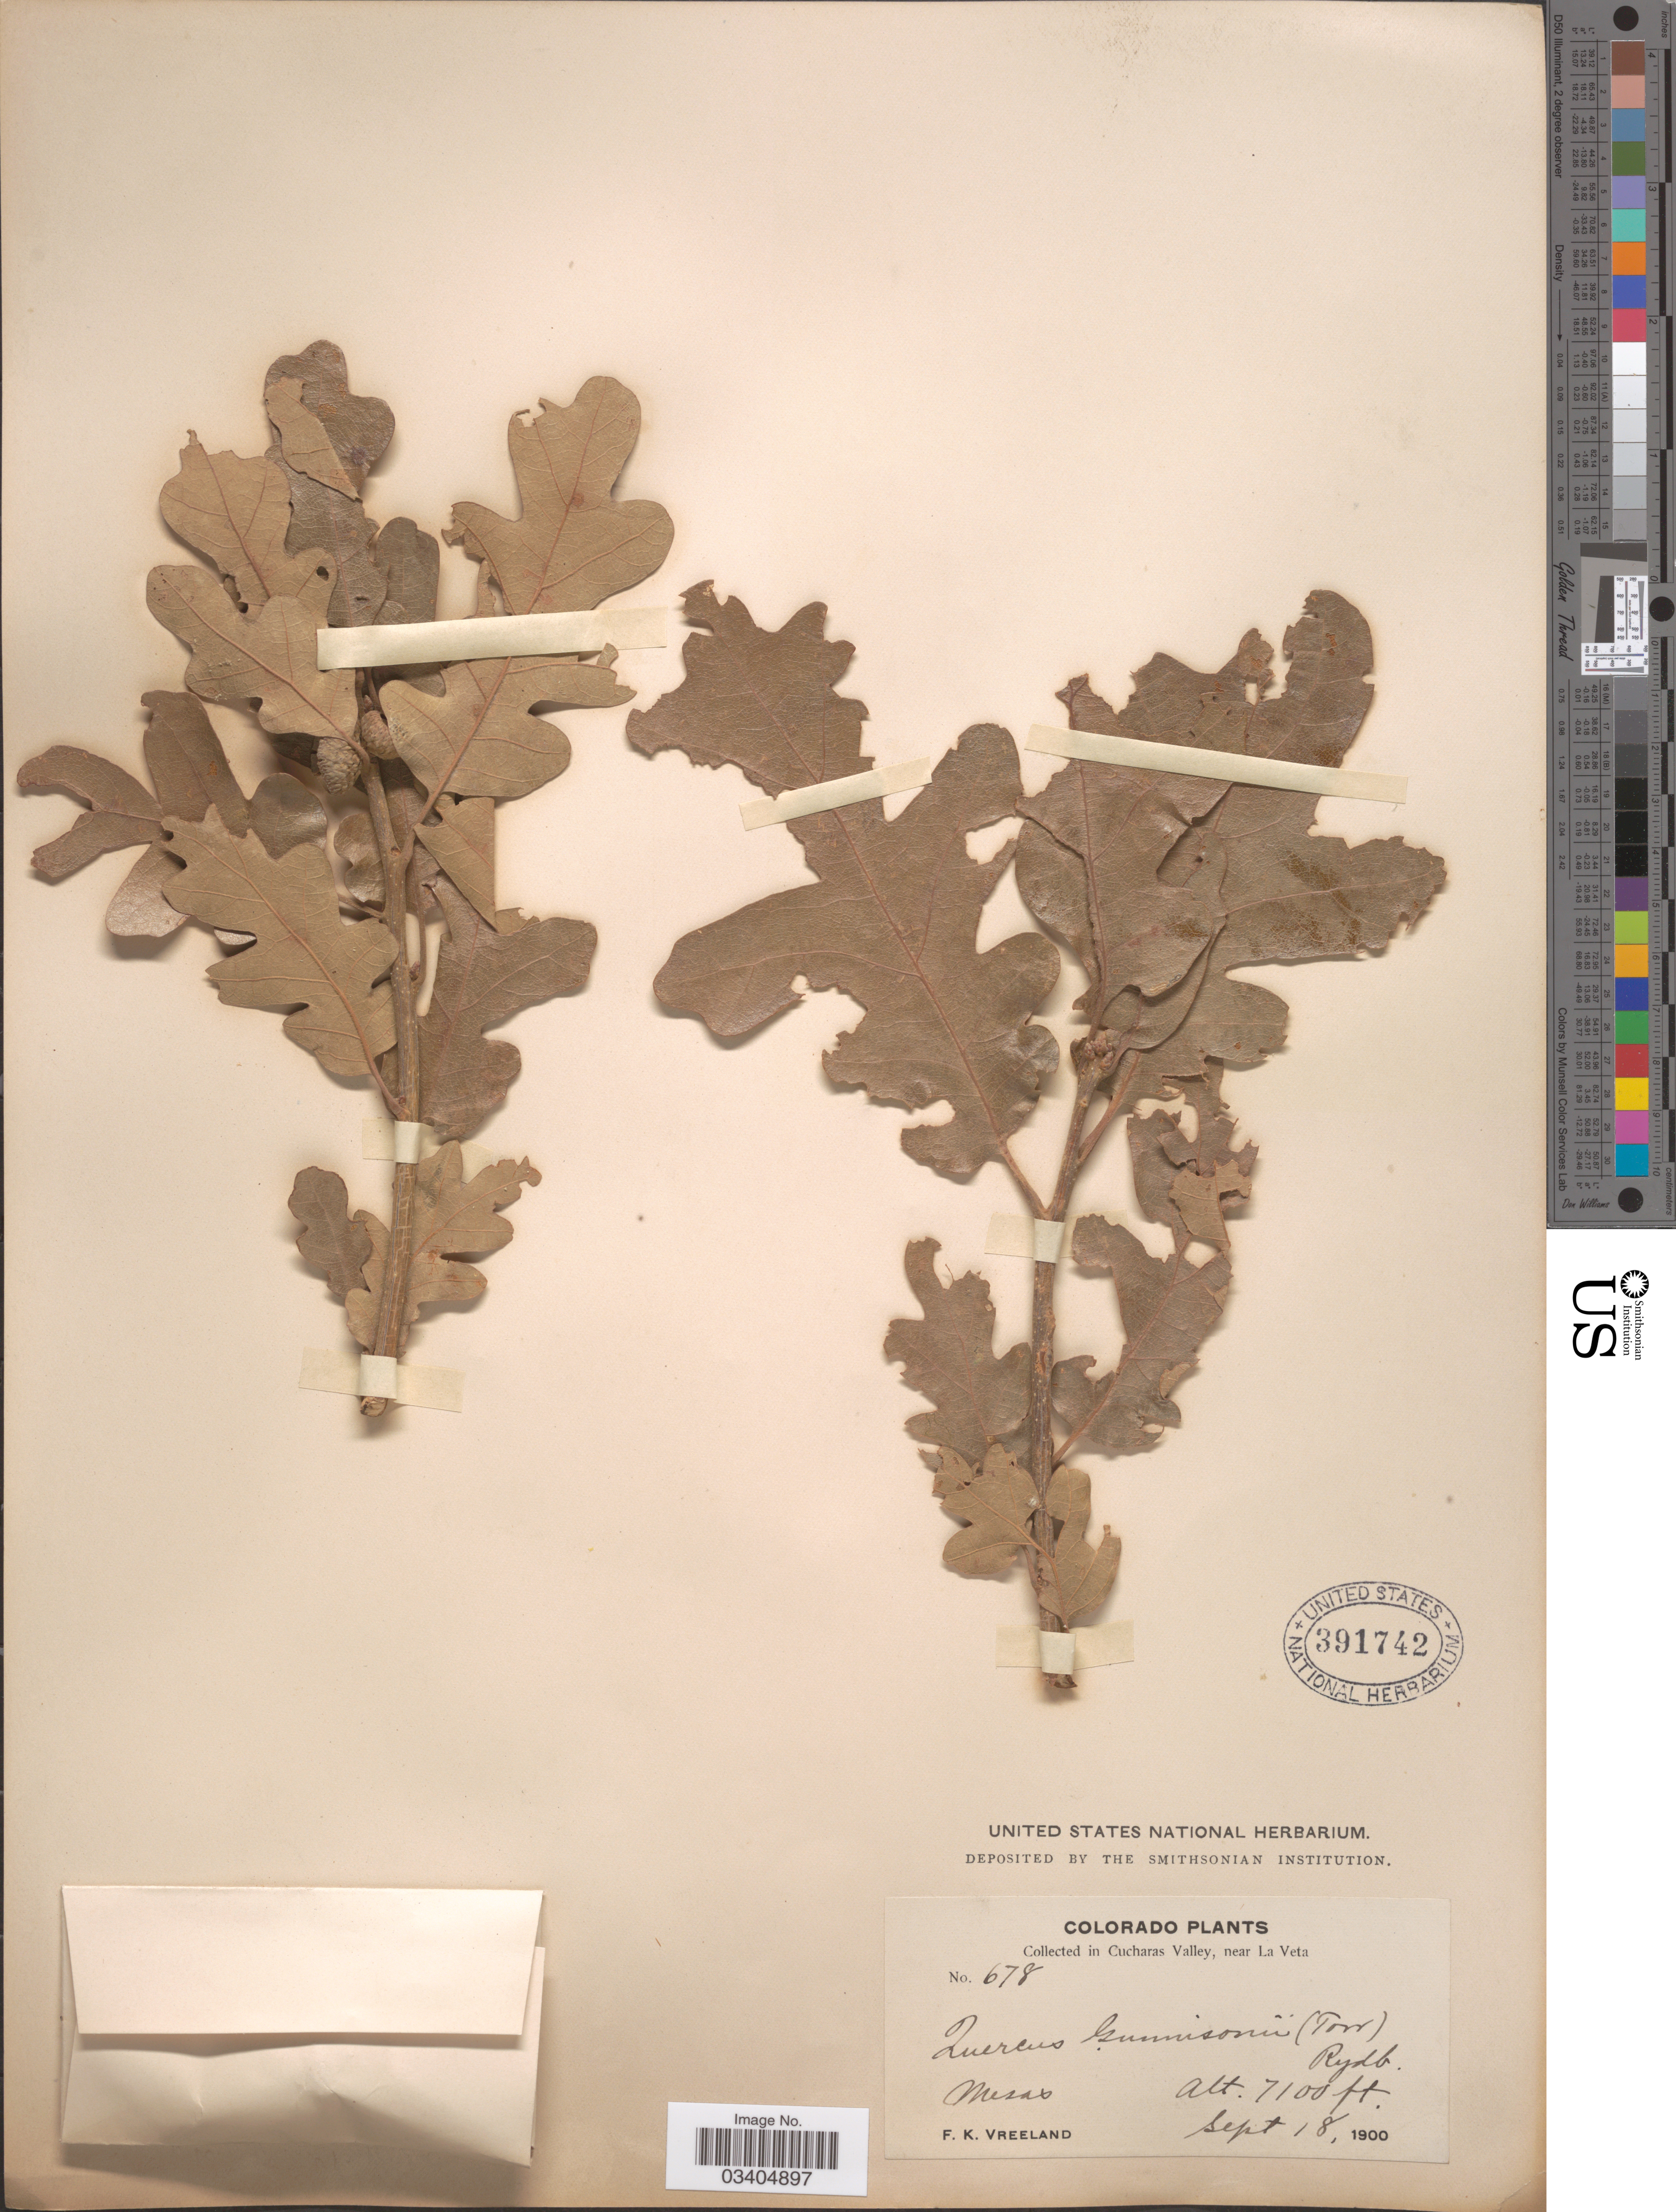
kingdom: Plantae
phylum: Tracheophyta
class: Magnoliopsida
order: Fagales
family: Fagaceae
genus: Quercus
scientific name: Quercus gambelii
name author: Nutt.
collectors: F. Vreeland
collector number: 678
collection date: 1900-09-18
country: United States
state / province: Colorado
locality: Cucharas Valley, near La Veta. Mesas.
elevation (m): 2164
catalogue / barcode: US 391742